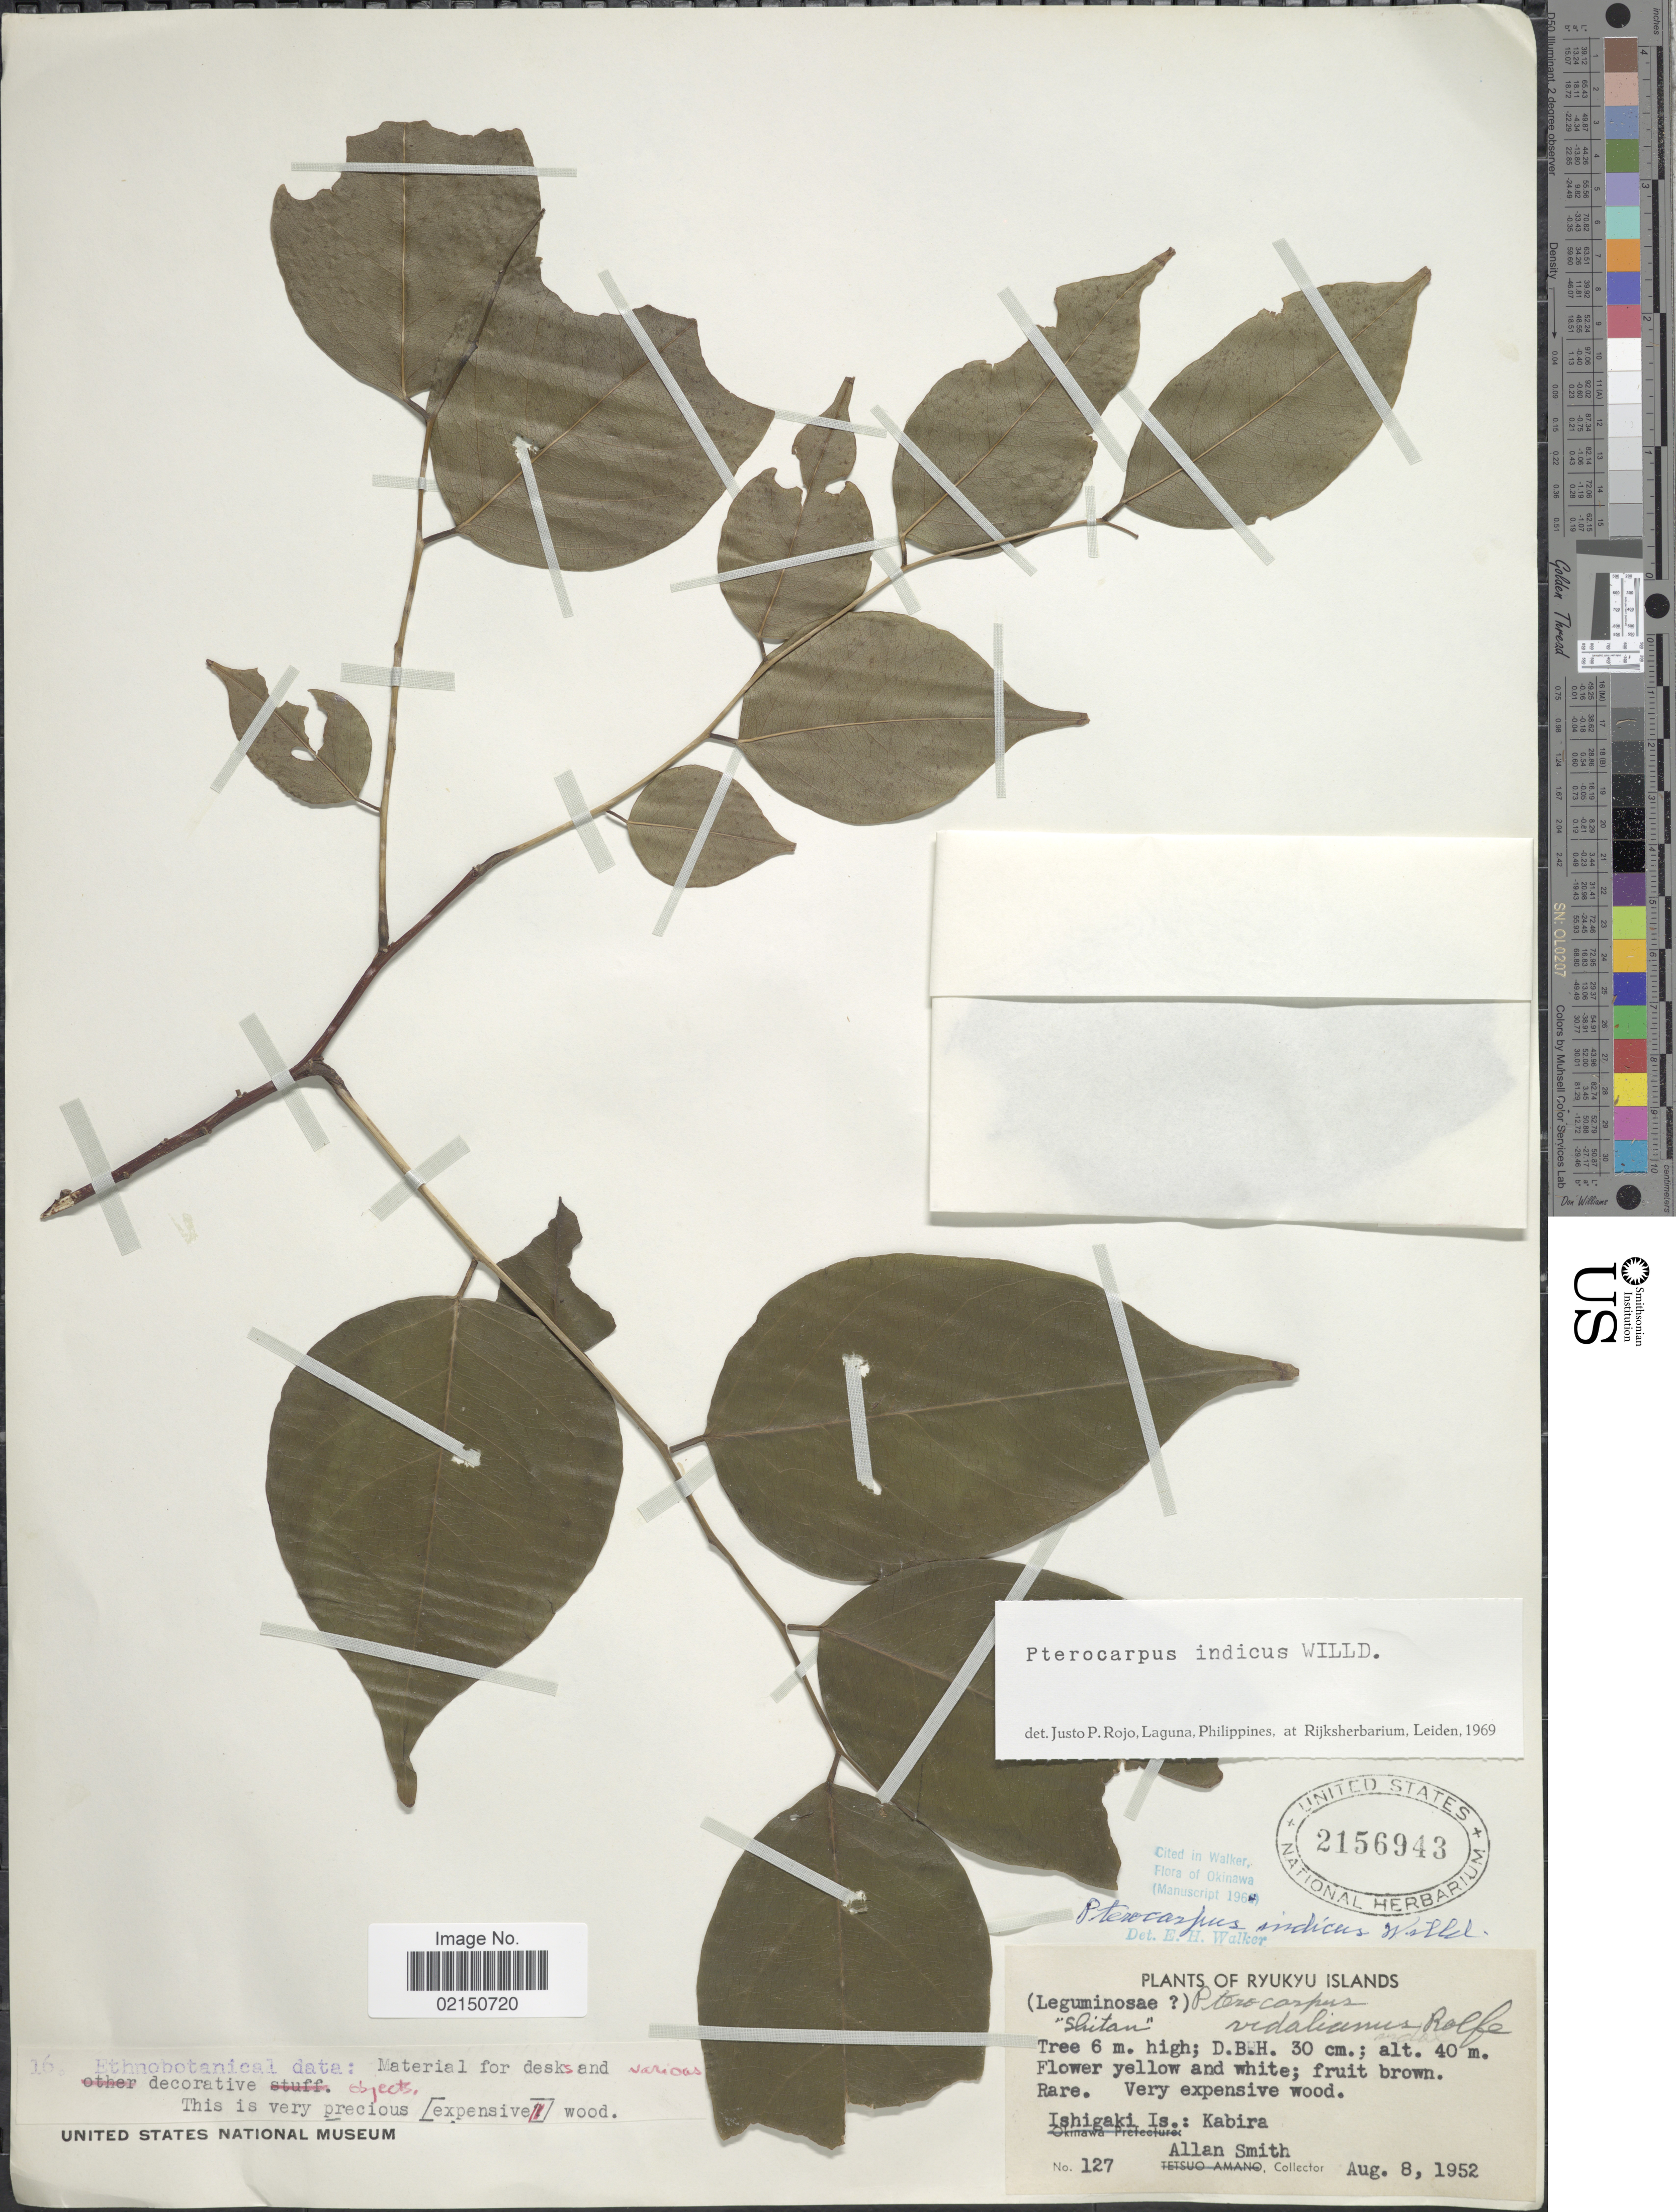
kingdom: Plantae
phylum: Tracheophyta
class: Magnoliopsida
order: Fabales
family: Fabaceae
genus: Pterocarpus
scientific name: Pterocarpus indicus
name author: Willd.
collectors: A. Smith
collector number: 127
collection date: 1952-08-08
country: Japan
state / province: Okinawa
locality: Ryukyu Islands. Ishigaki Is.: Kabira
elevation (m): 40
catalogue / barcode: US 2156943